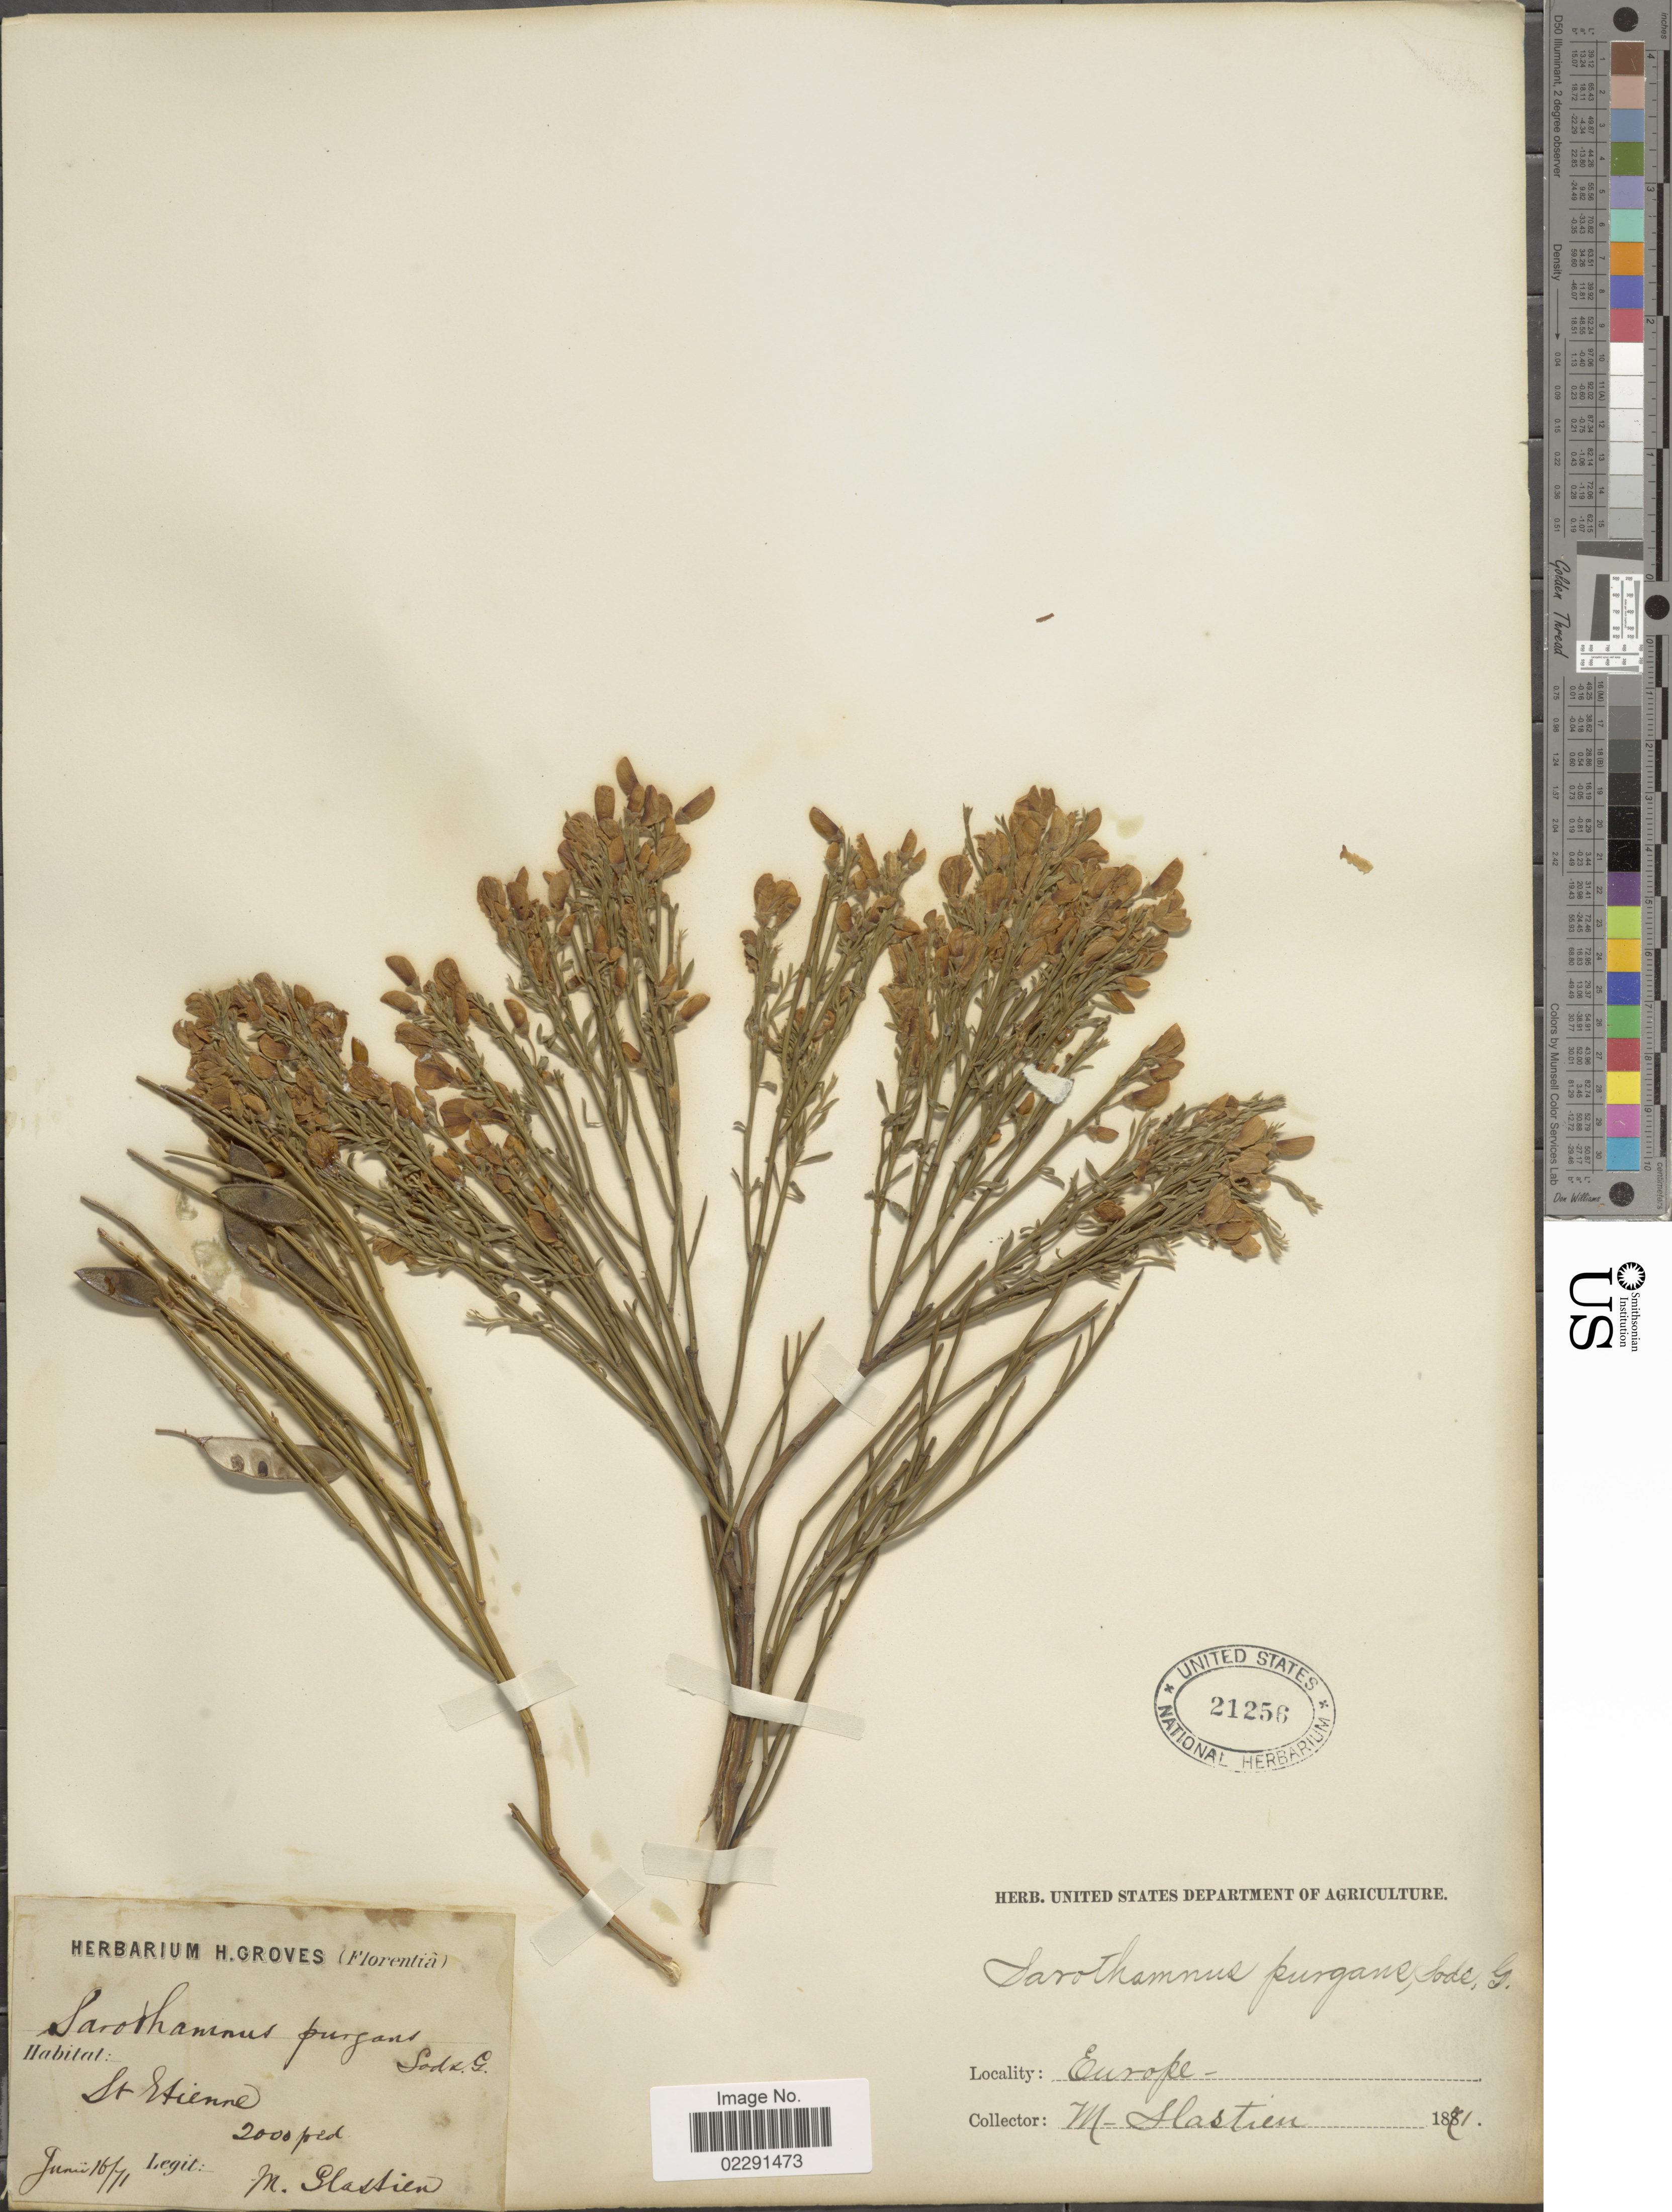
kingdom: Plantae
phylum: Tracheophyta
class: Magnoliopsida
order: Fabales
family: Fabaceae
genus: Genista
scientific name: Genista scorpius subsp. scorpius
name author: (L.) DC.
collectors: M. Hastien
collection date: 1871-06-16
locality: Euorpe, St. Etienne.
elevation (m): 610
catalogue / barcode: US 21256